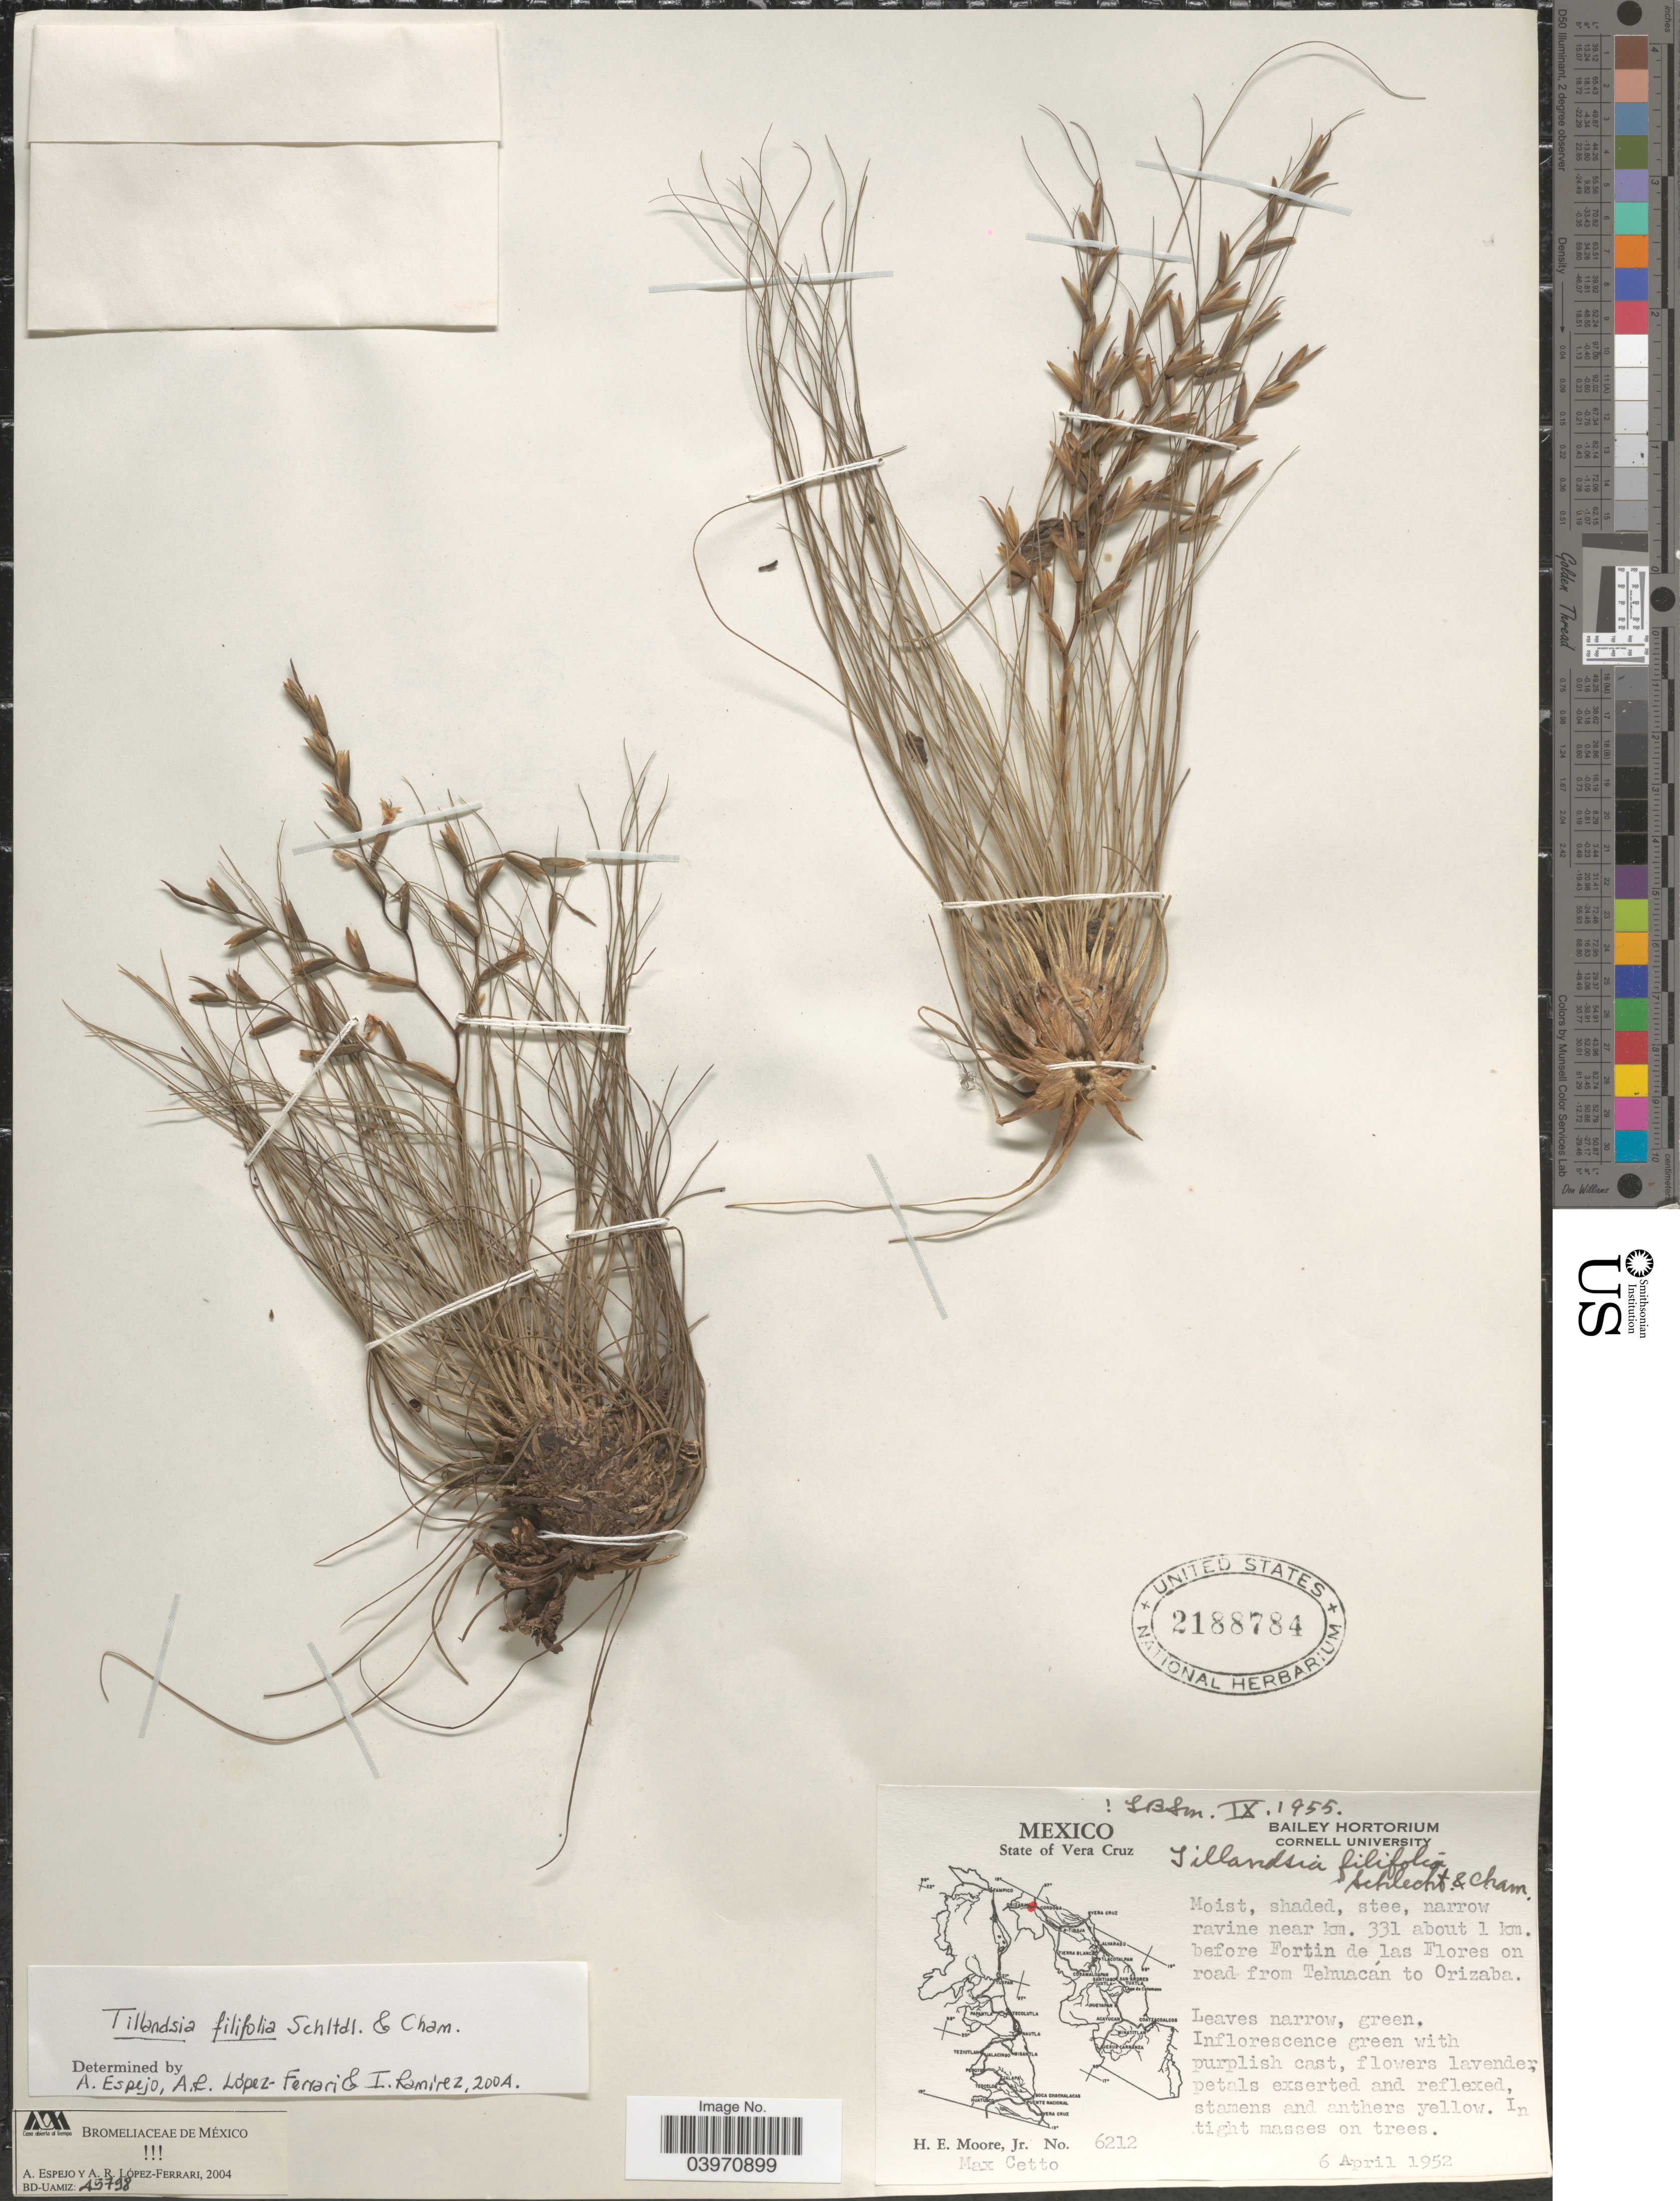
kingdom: Plantae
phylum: Tracheophyta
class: Liliopsida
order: Poales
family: Bromeliaceae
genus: Tillandsia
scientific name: Tillandsia filifolia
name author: Schltdl. & Cham.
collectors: H. Moore & M. Cetto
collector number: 6212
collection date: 1952-04-06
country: Mexico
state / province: Veracruz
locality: State of Vera Cruz. Near km. 331 about 1 km. before Fortin de las Flores on road from Tehuacan to Orizaba.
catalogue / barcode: US 2188784